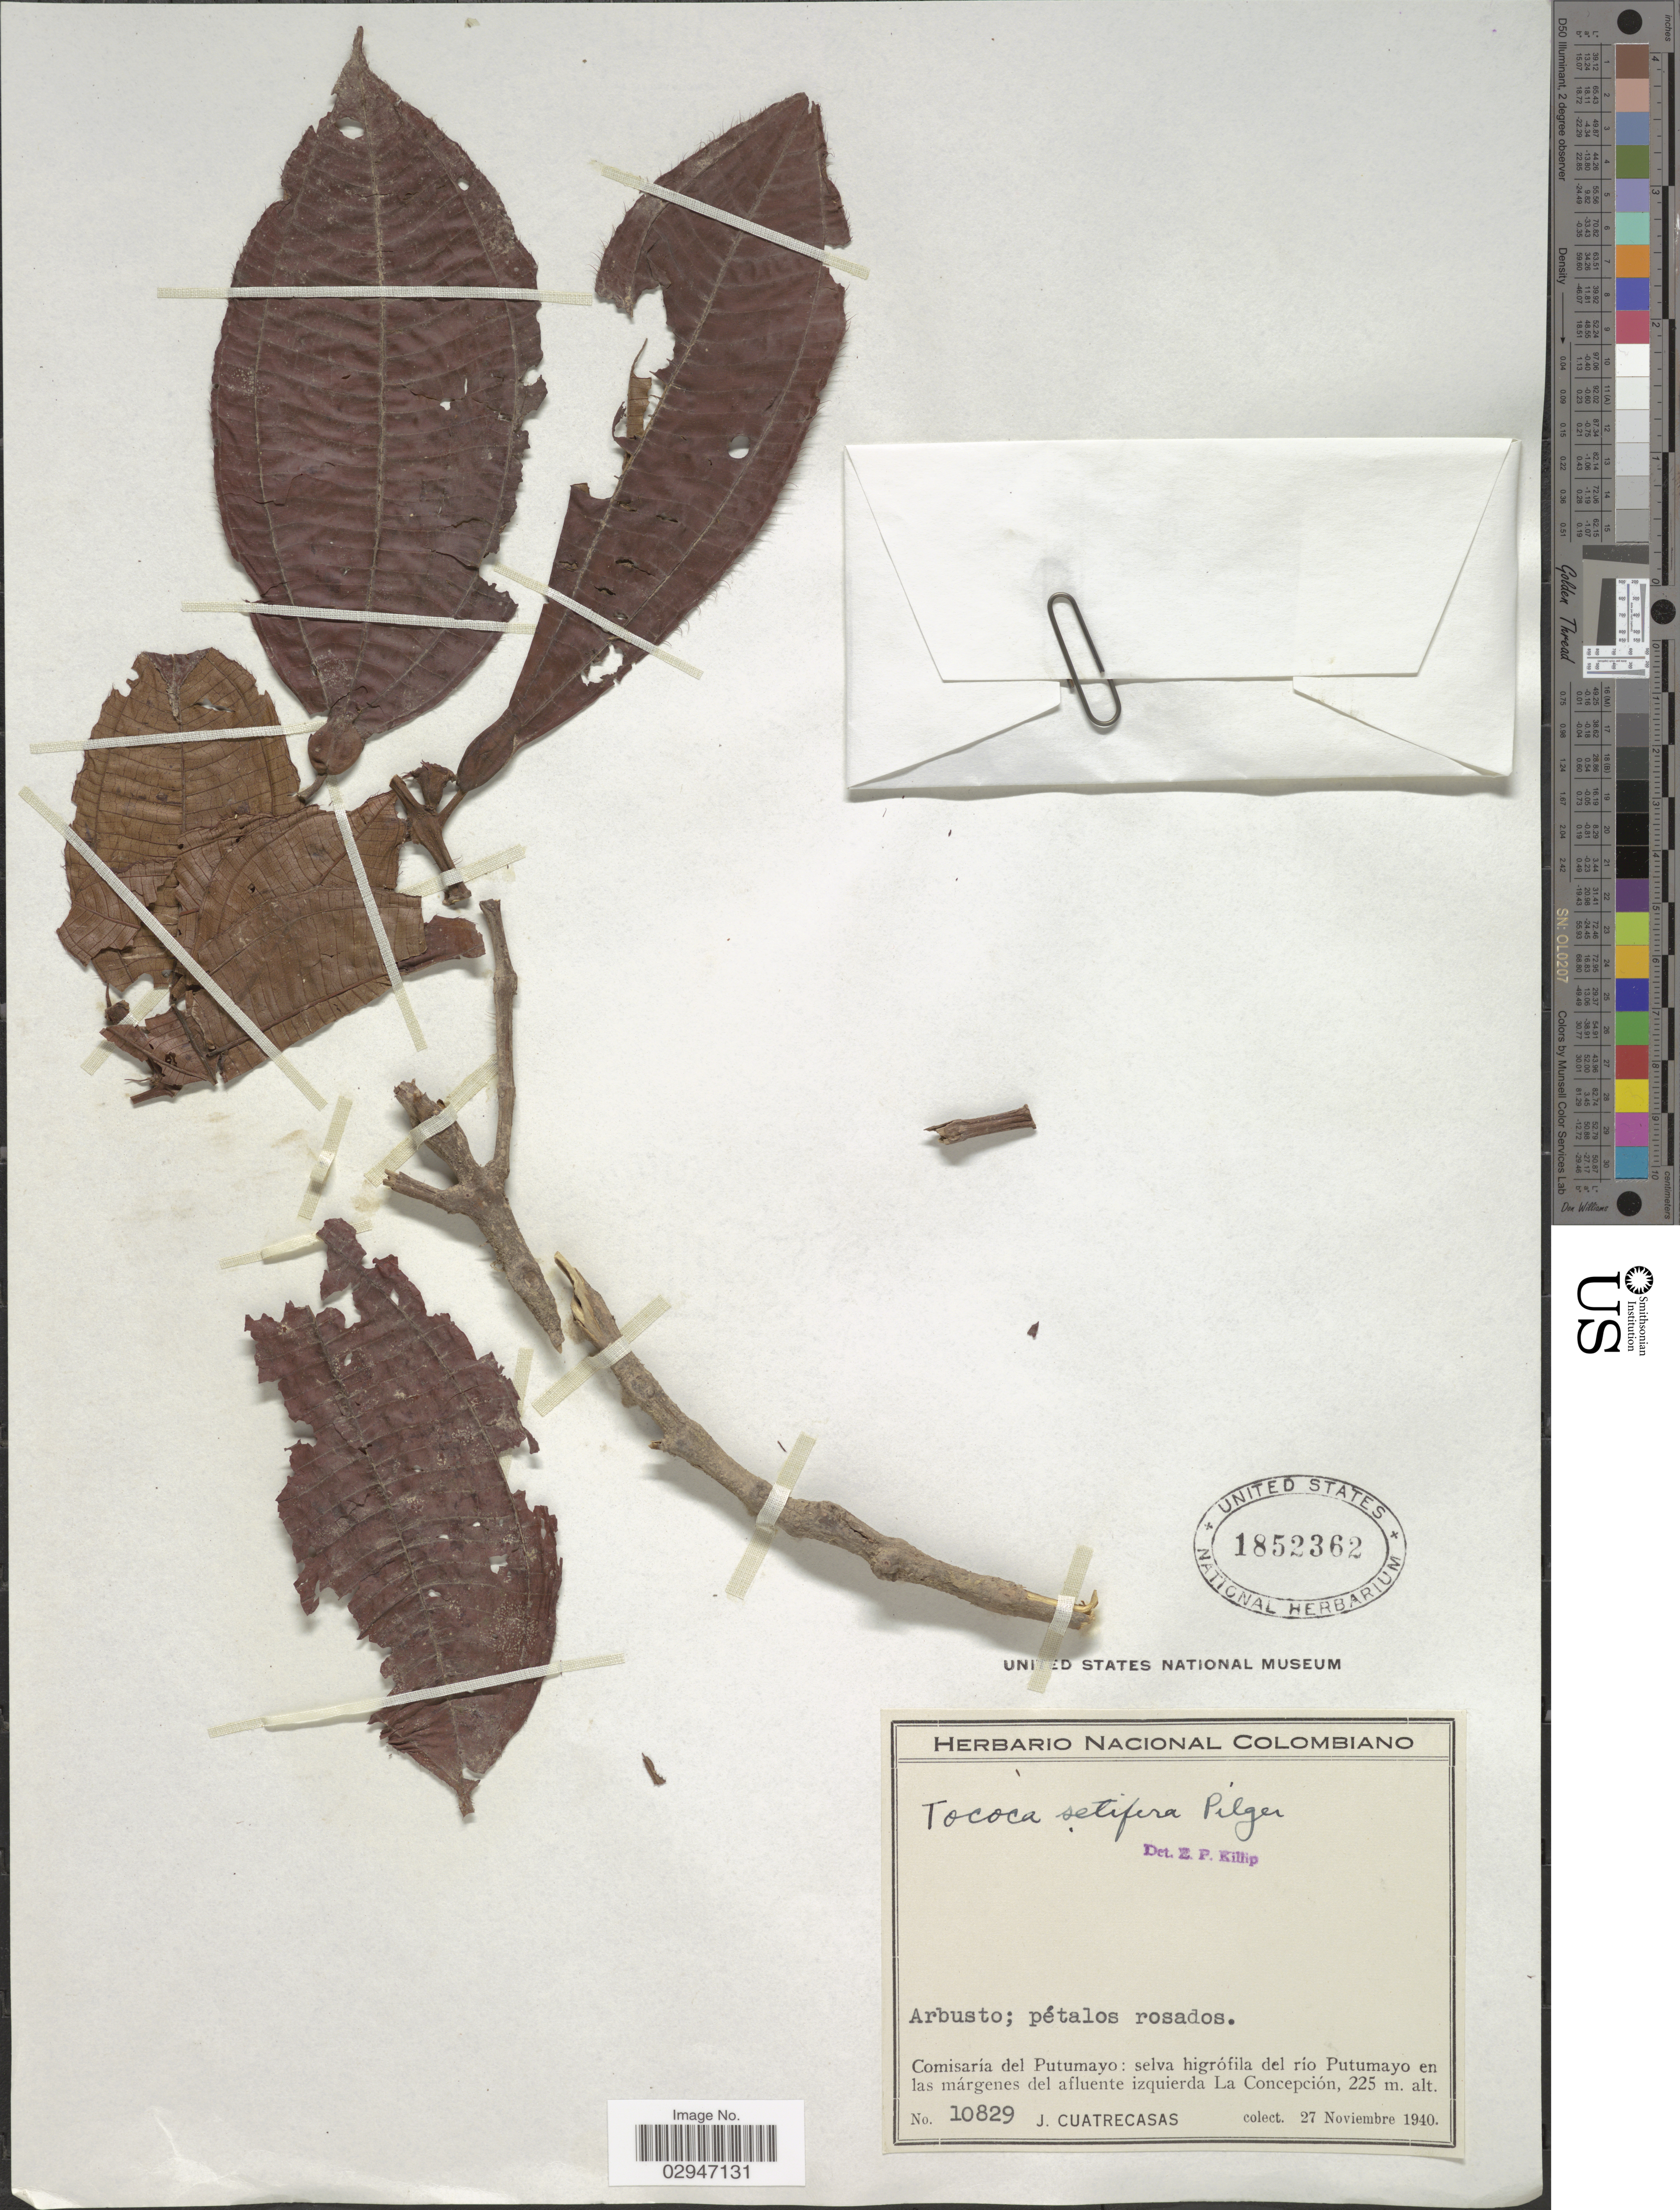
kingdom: Plantae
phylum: Tracheophyta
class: Magnoliopsida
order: Myrtales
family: Melastomataceae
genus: Tococa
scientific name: Tococa setifera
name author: Pilg.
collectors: J. Cuatrecasas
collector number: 10829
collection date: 1940-11-27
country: Colombia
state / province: Putumayo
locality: Comisaría del Putumayo: selva higrófila del río Putumayo en las márgenes del afluente izquierda La Concepción.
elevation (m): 225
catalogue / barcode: US 1852362